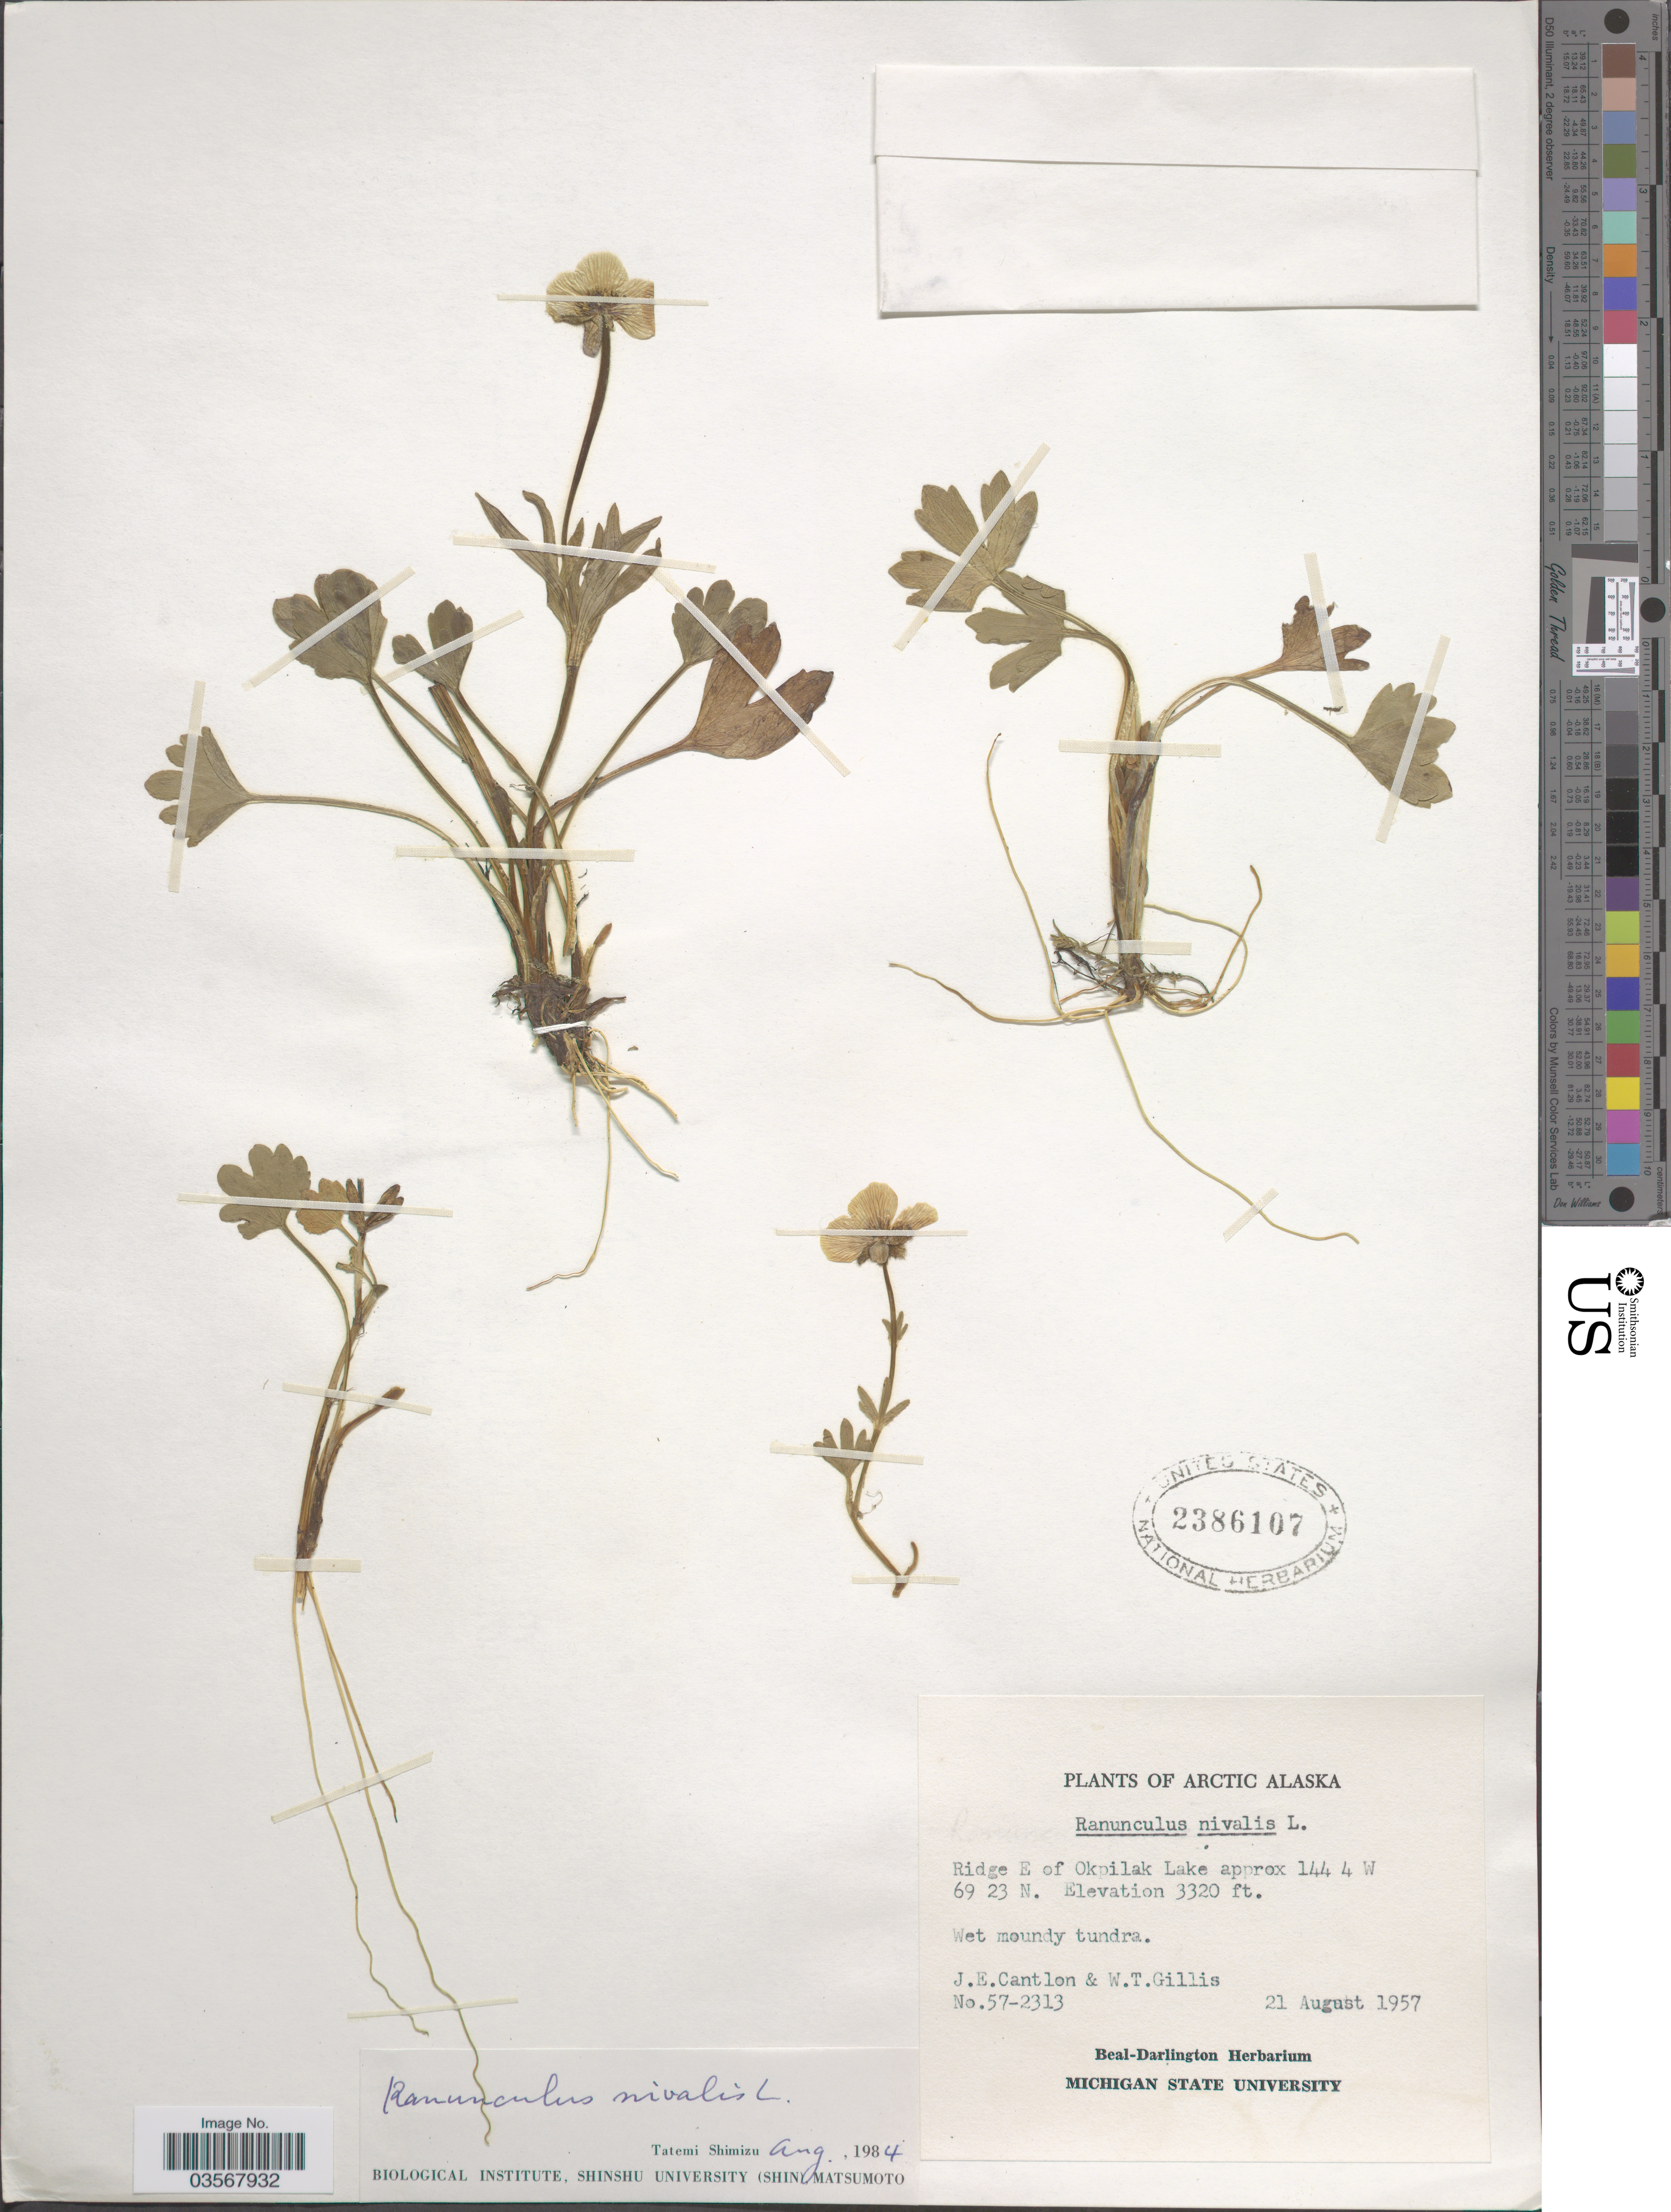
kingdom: Plantae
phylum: Tracheophyta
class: Magnoliopsida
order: Ranunculales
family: Ranunculaceae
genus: Ranunculus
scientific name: Ranunculus nivalis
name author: L.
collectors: J. Cantlon & W. T. Gillis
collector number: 57-2313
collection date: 1957-08-21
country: United States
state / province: Alaska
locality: Arctic Alaska. Ridge E of Okpilak Lake.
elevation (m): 1012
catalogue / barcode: US 2386107